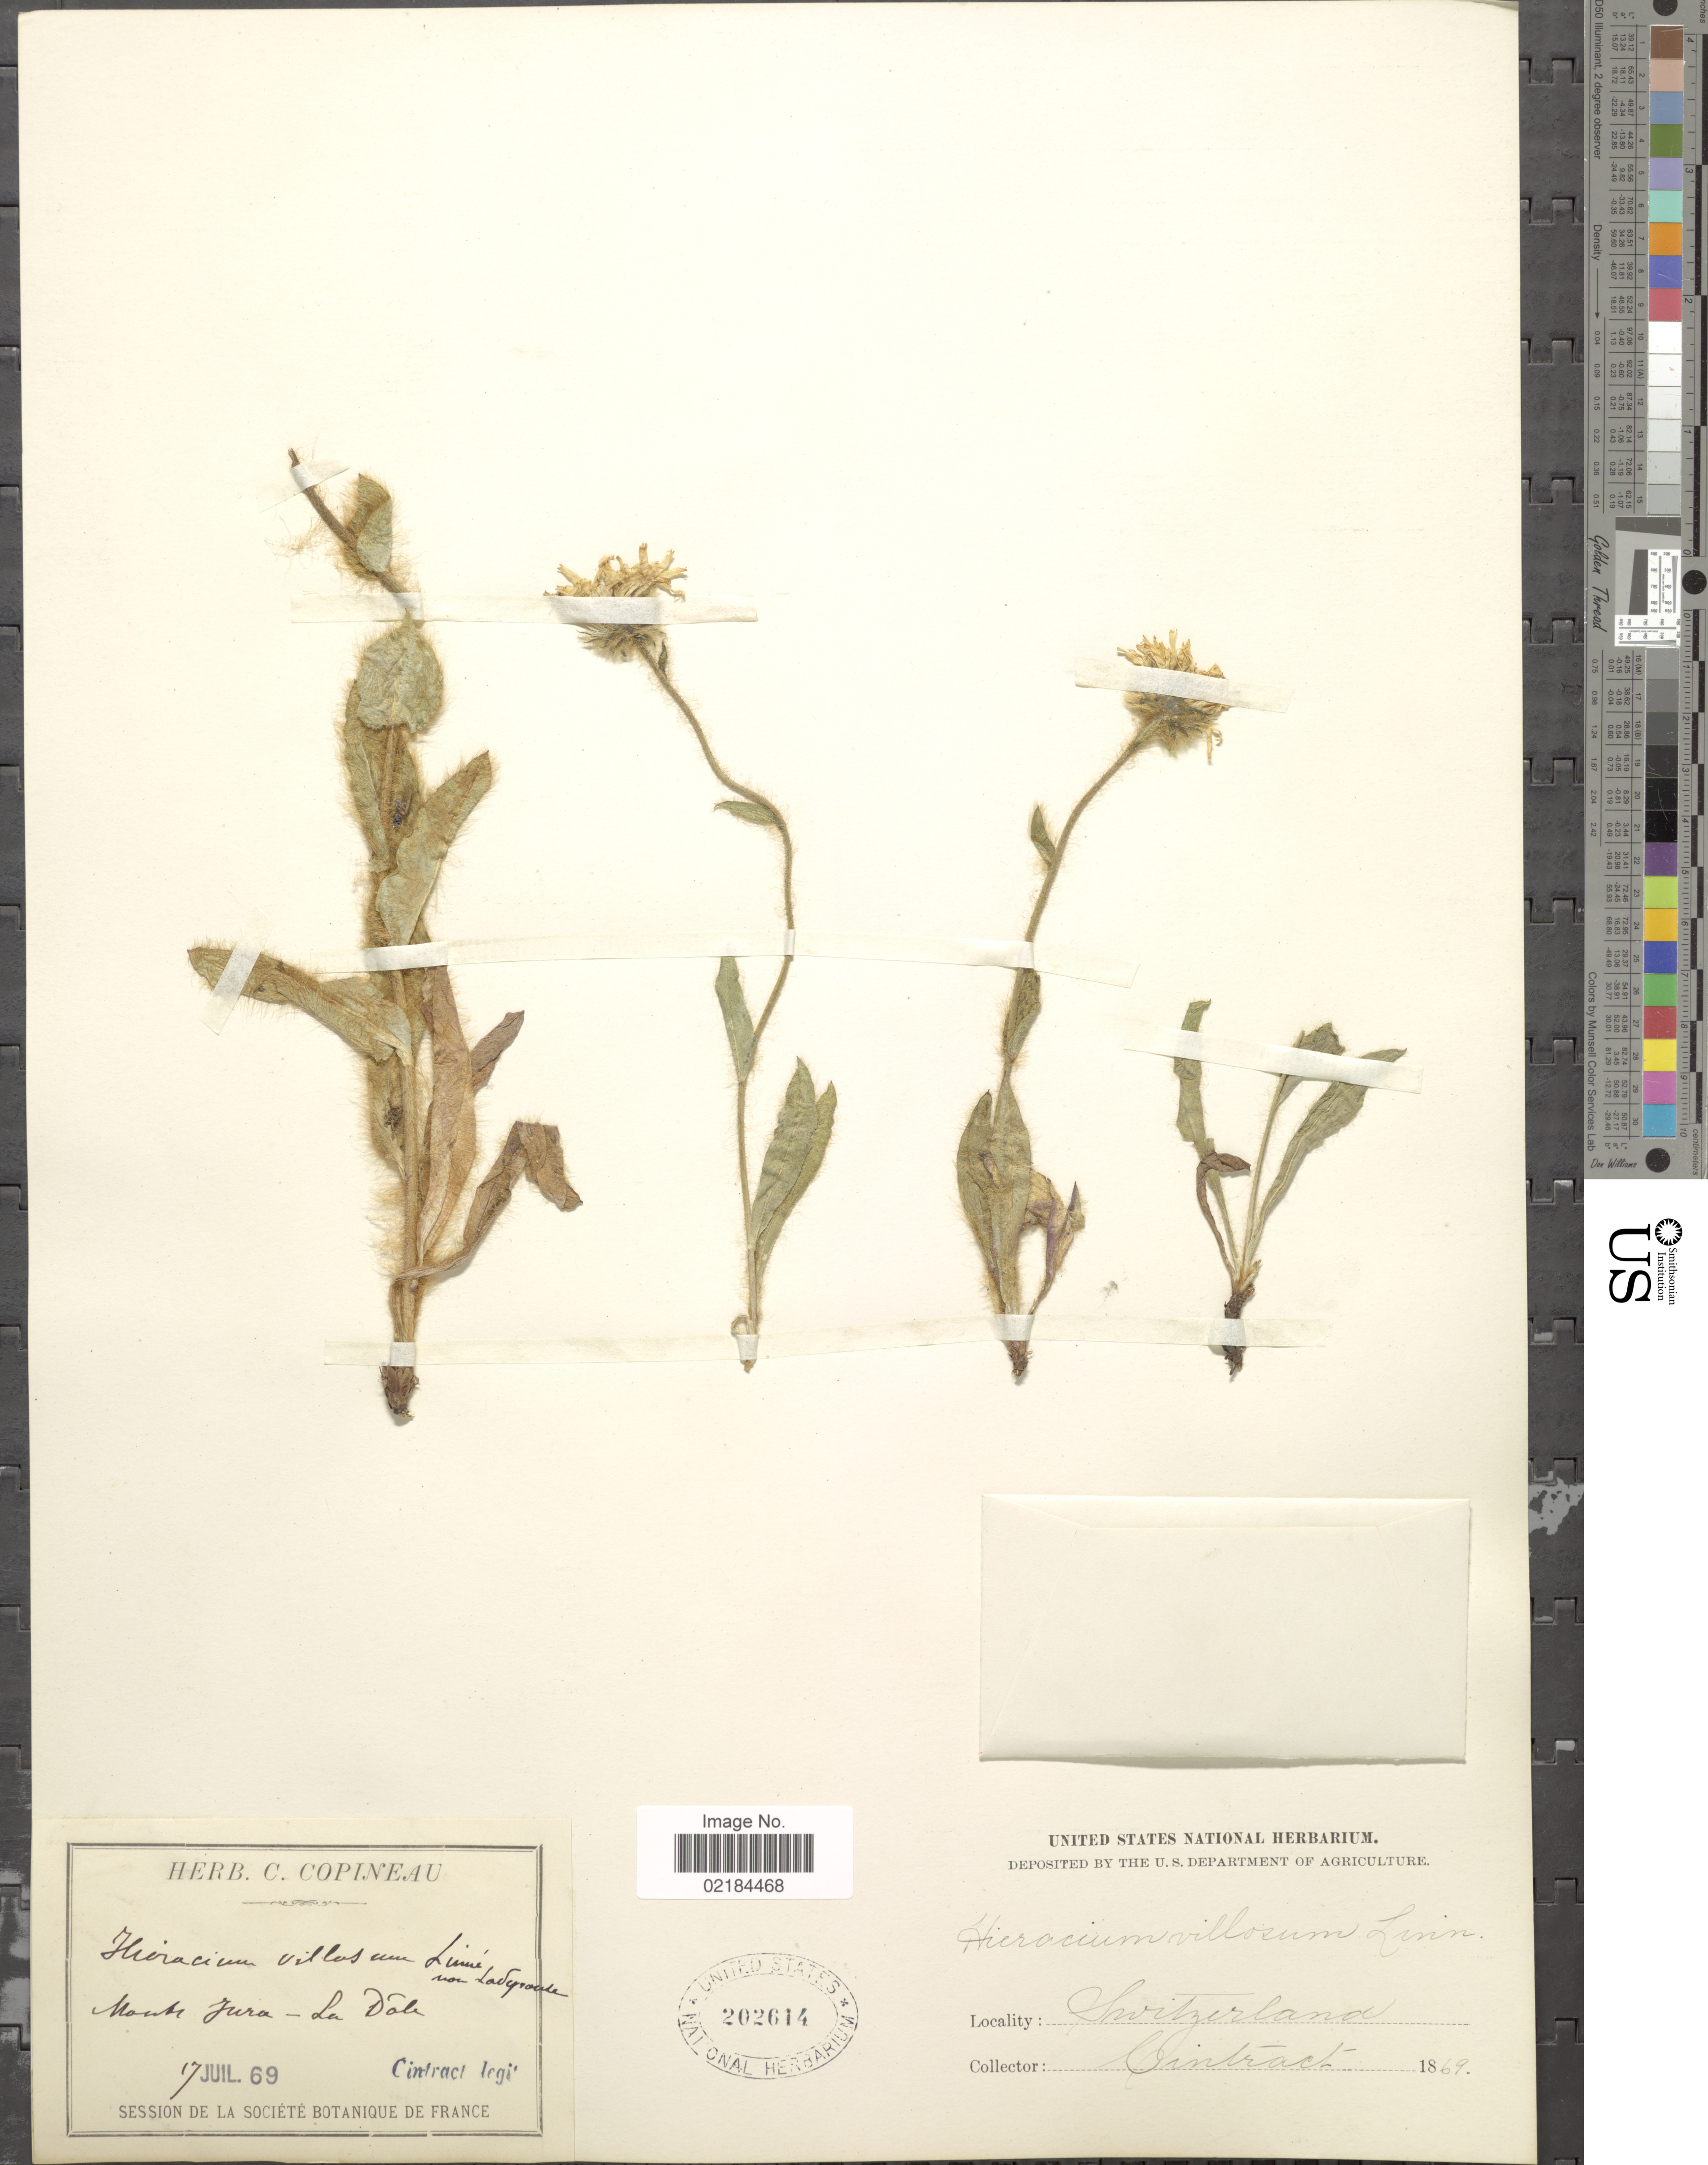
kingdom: Plantae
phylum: Tracheophyta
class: Magnoliopsida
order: Asterales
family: Asteraceae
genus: Hieracium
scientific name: Hieracium villosum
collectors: Cintract, --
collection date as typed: Transcribed d/m/y: 17/7/69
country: Switzerland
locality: Monte Jura, La Dole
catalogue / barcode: US 202614